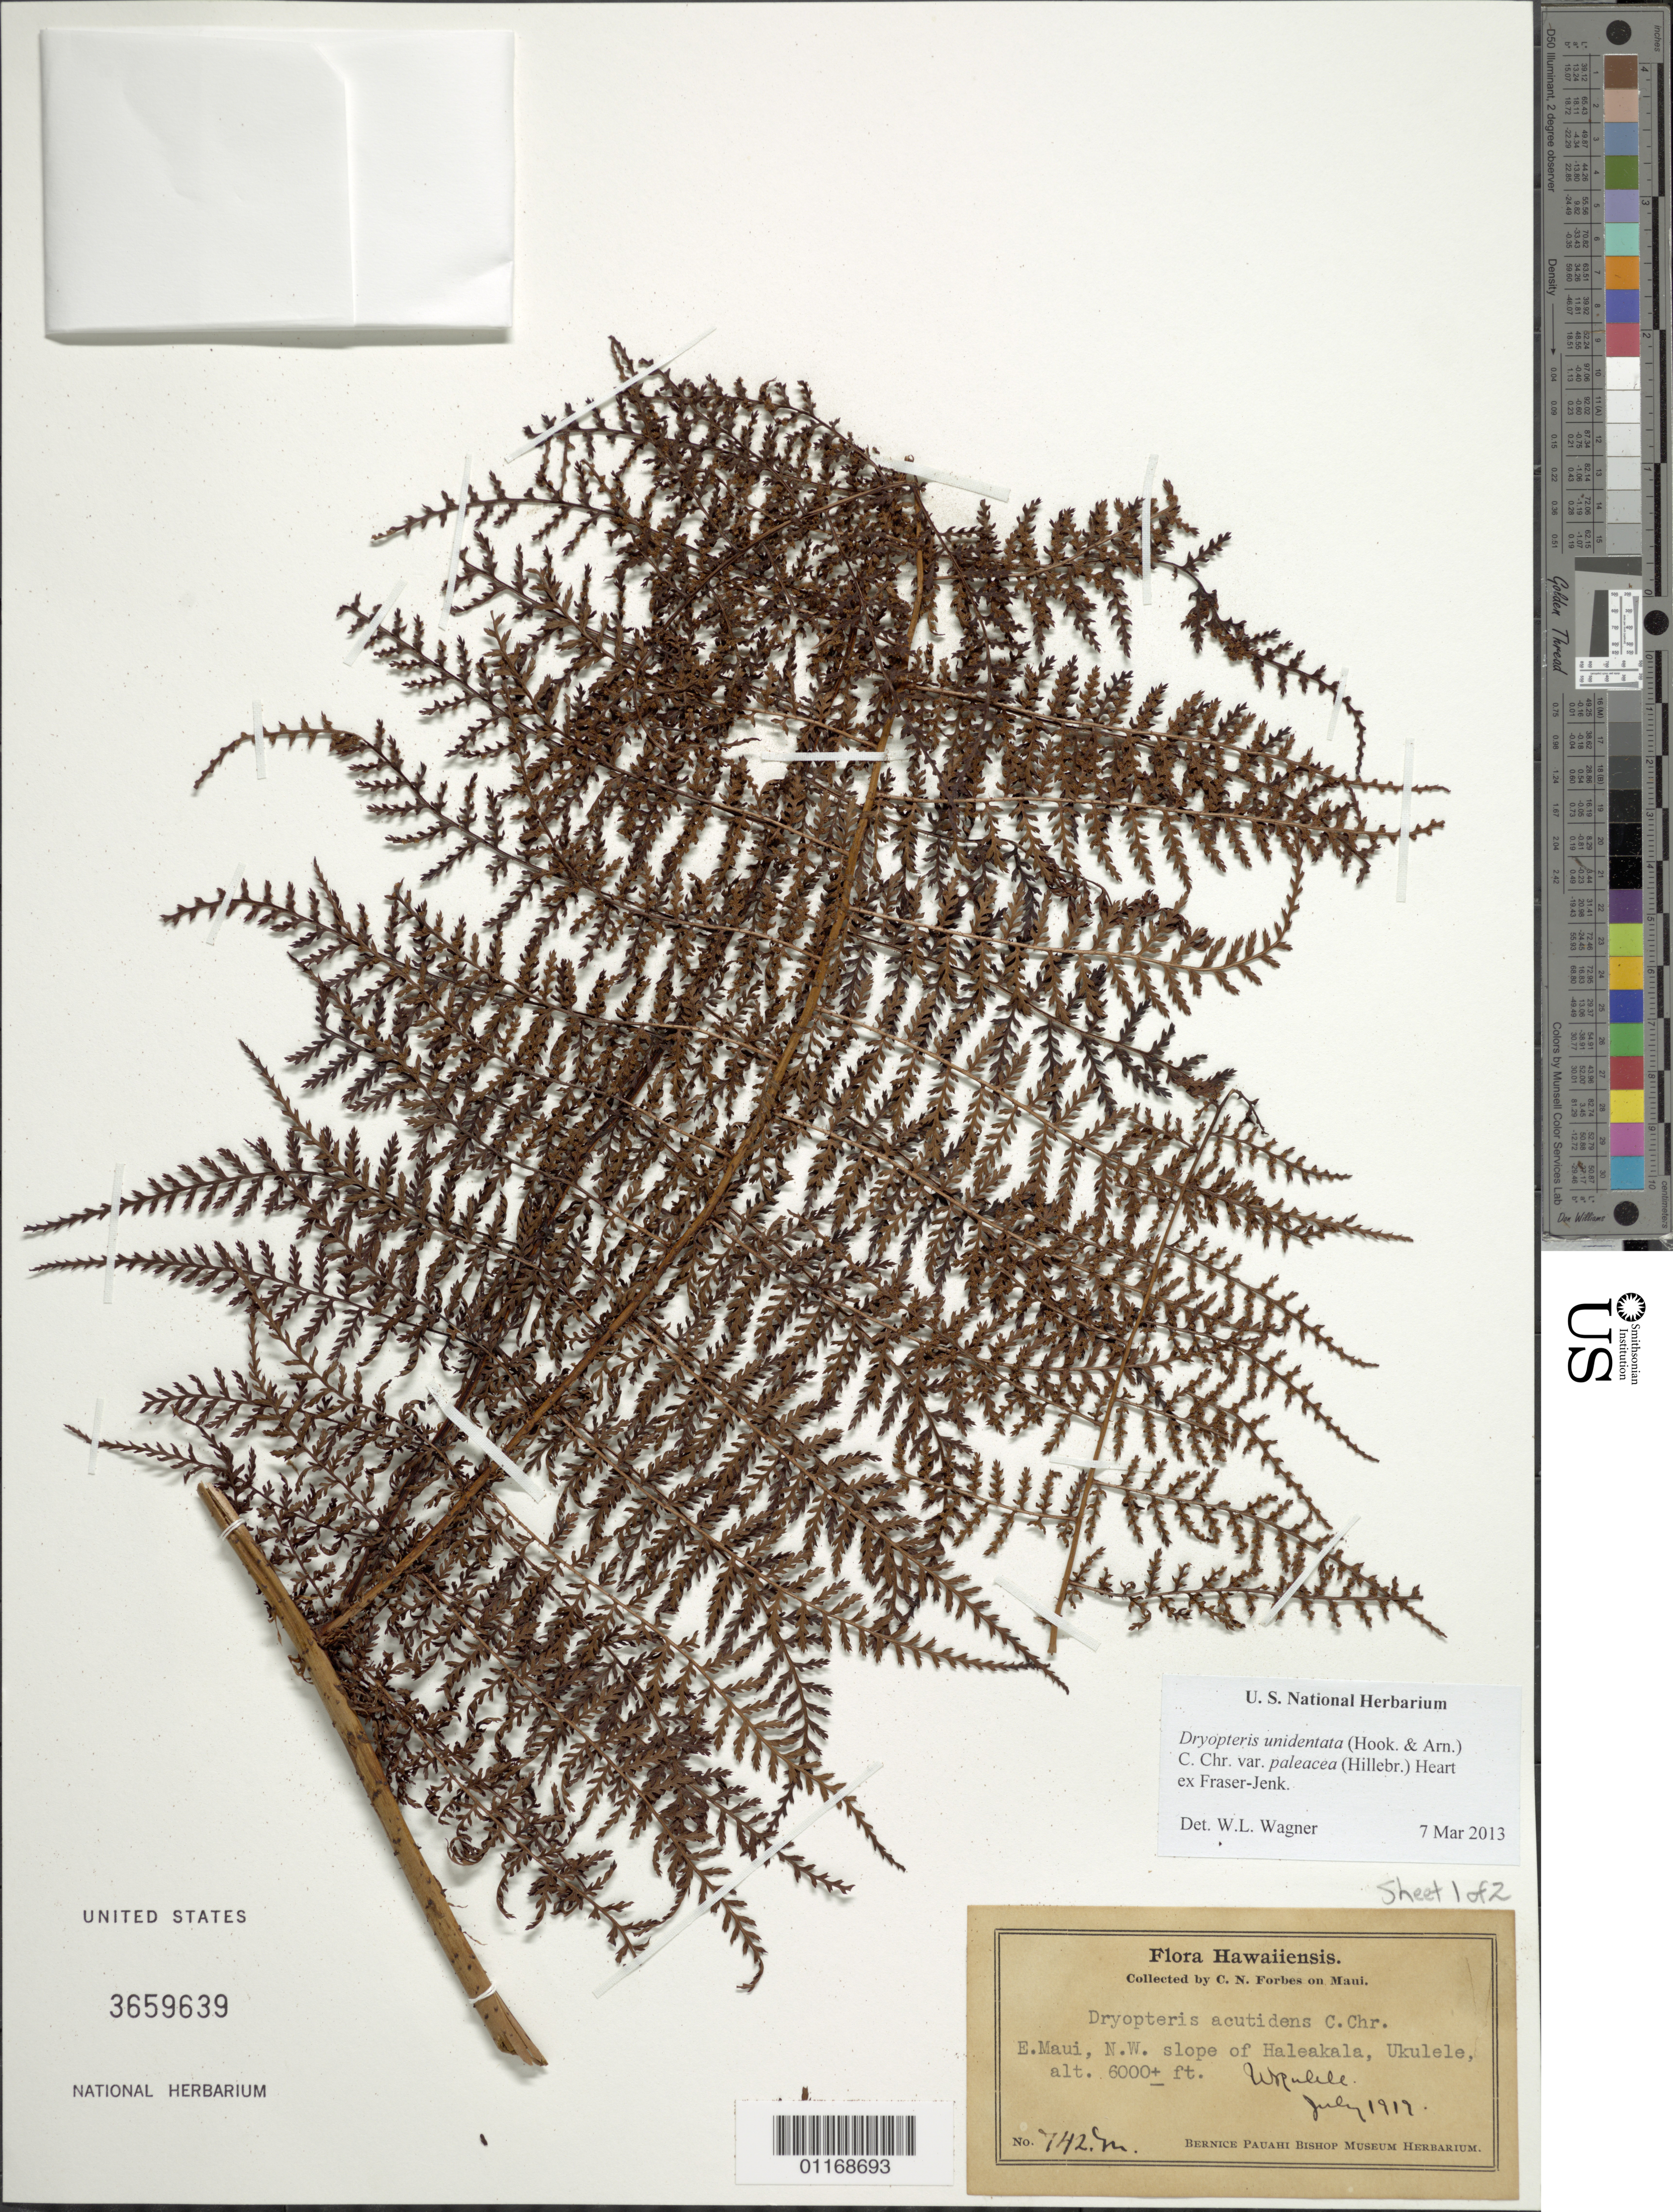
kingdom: Plantae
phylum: Tracheophyta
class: Polypodiopsida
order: Polypodiales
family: Dryopteridaceae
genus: Dryopteris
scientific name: Dryopteris unidentata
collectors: C. N. Forbes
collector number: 742.M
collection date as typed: Jul 1919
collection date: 1919-07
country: United States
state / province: Hawaii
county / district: Maui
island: Maui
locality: E. Maui, NW slope of Haleakala, Ukulele.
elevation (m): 1829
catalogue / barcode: US 3659639